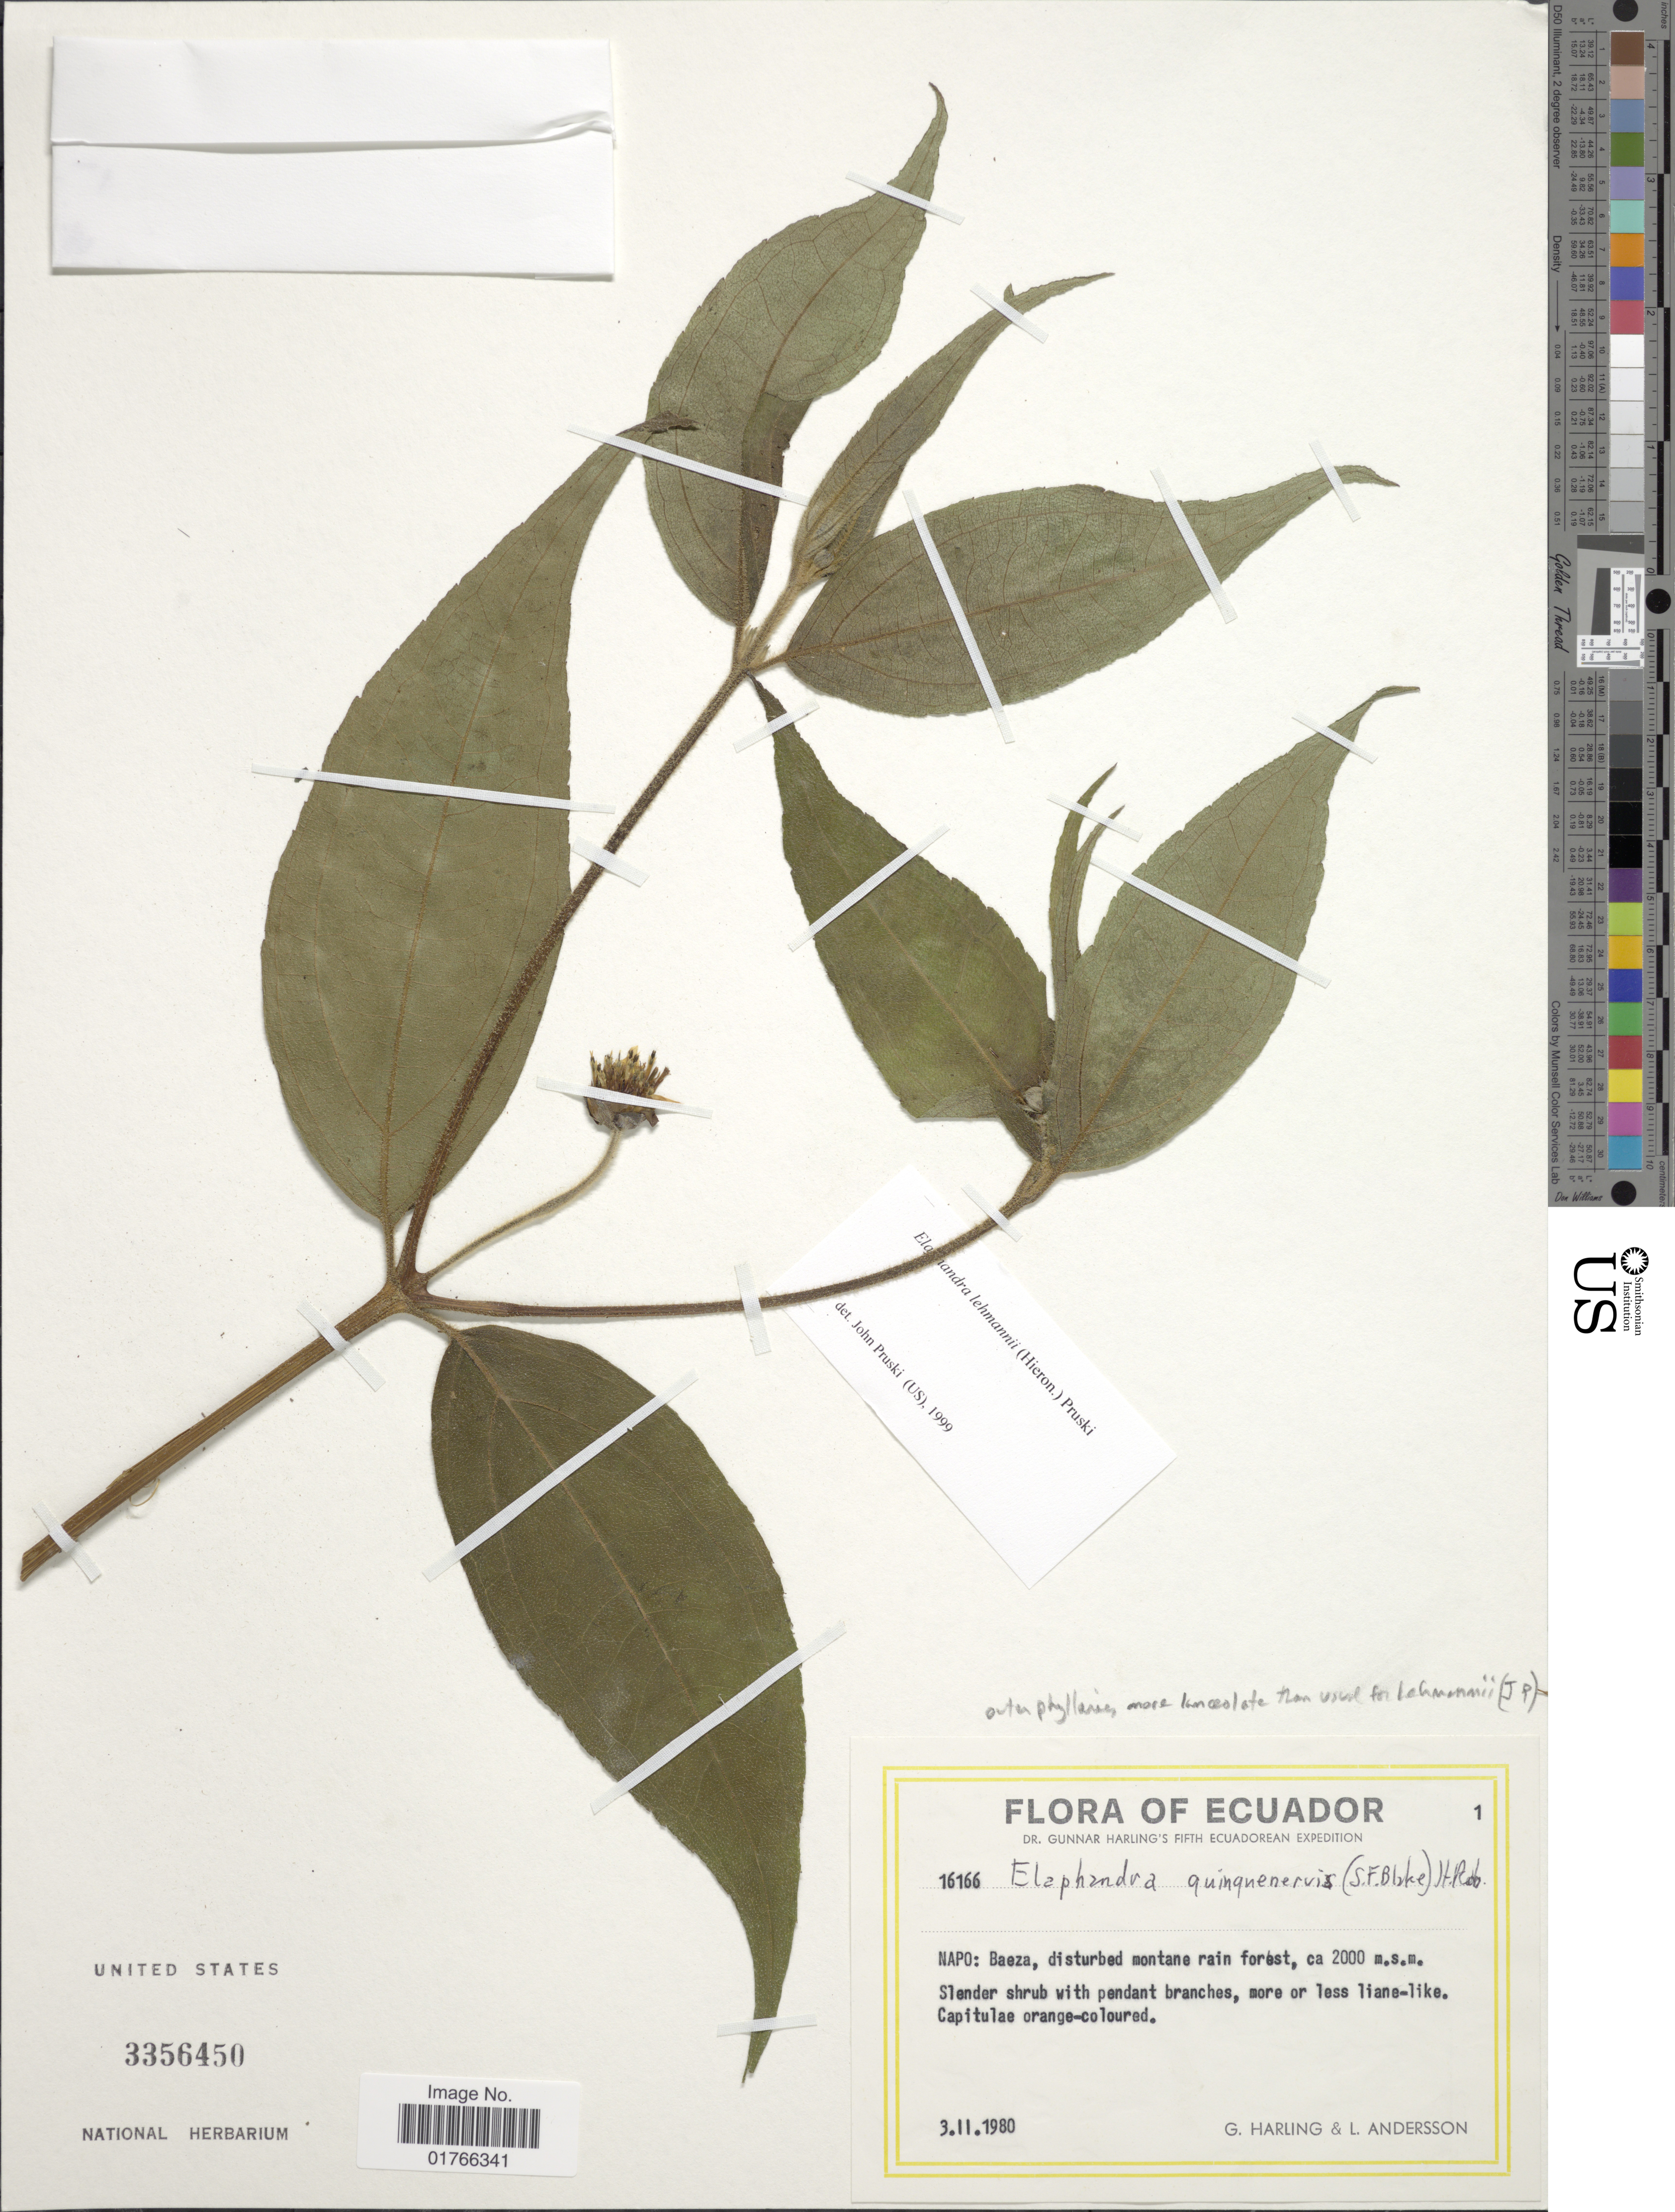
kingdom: Plantae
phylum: Tracheophyta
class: Magnoliopsida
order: Asterales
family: Asteraceae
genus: Elaphandra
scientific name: Elaphandra lehmannii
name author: (Hieron.) Pruski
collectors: G. Harling & L. Andersson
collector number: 16166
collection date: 1980-02-03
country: Ecuador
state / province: Napo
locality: Baeza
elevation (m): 2000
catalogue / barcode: US 3356450